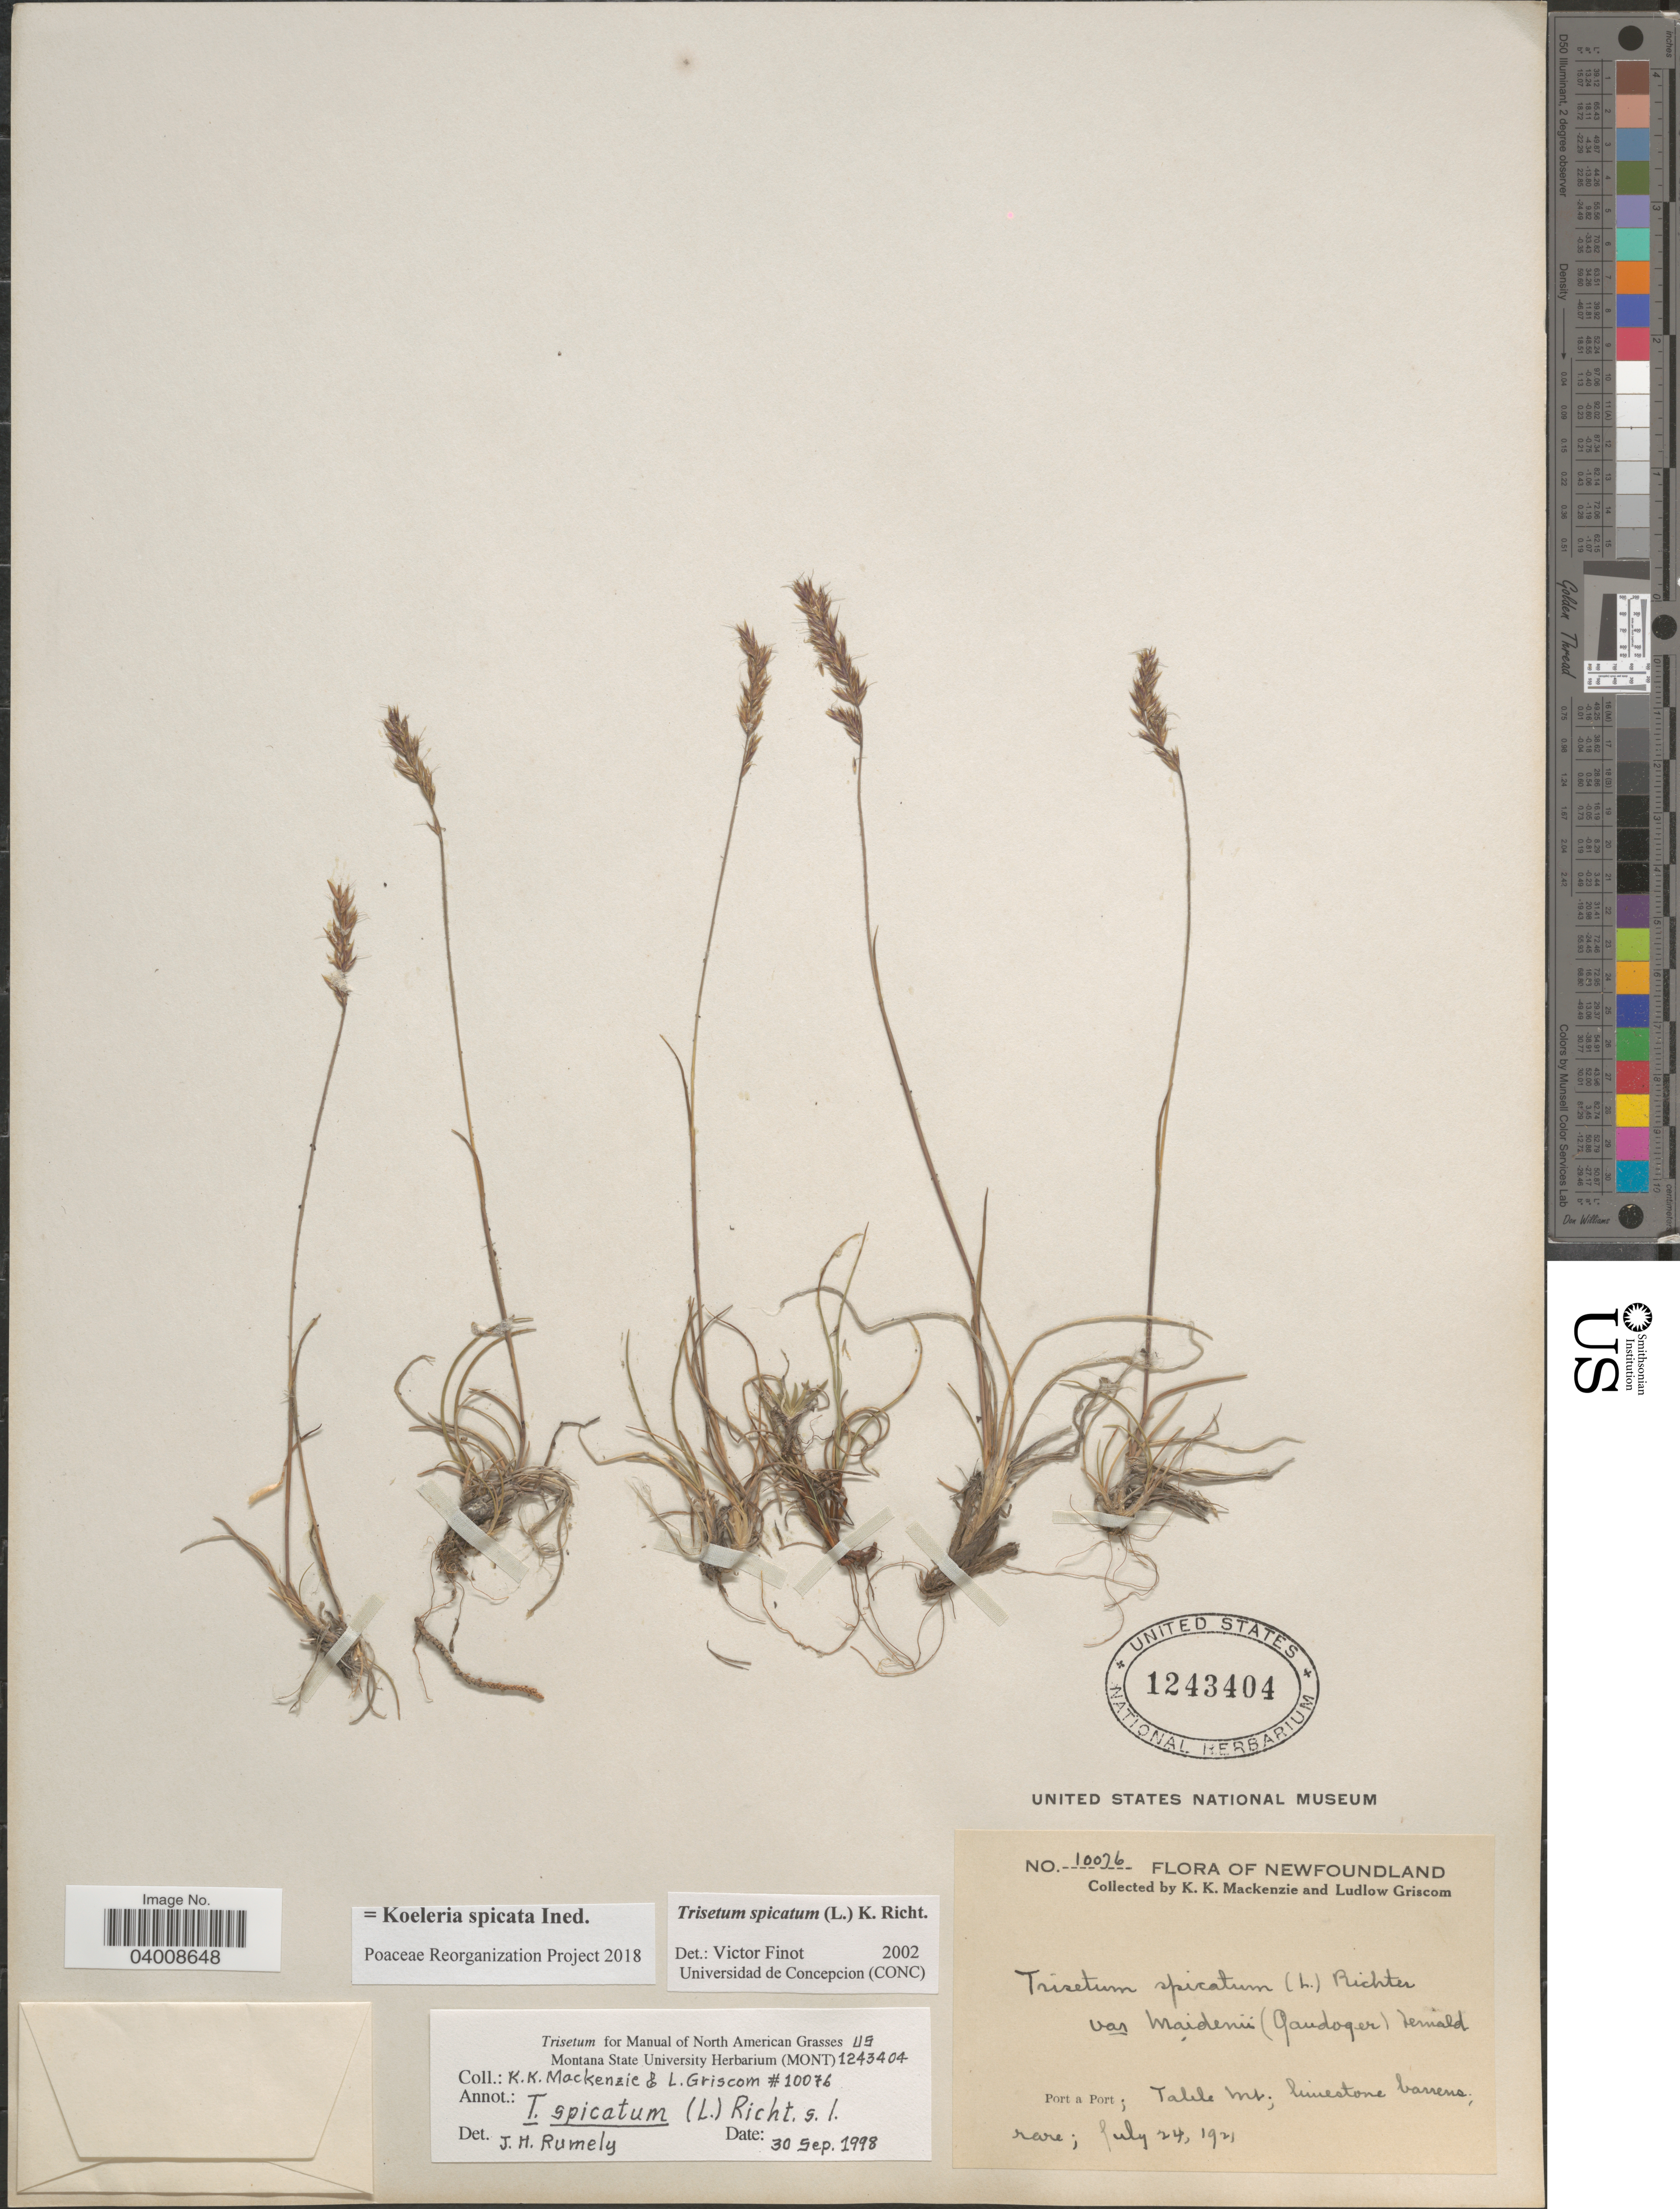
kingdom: Plantae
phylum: Tracheophyta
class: Liliopsida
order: Poales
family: Poaceae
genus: Koeleria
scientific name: Koeleria spicata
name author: (L.) Barberá et al.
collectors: K. K. Mackenzie & L. Griscom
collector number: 10076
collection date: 1921-07-24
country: Canada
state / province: Newfoundland and Labrador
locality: Port a Port; Table Mt., limestone barrens.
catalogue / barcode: US 1243404